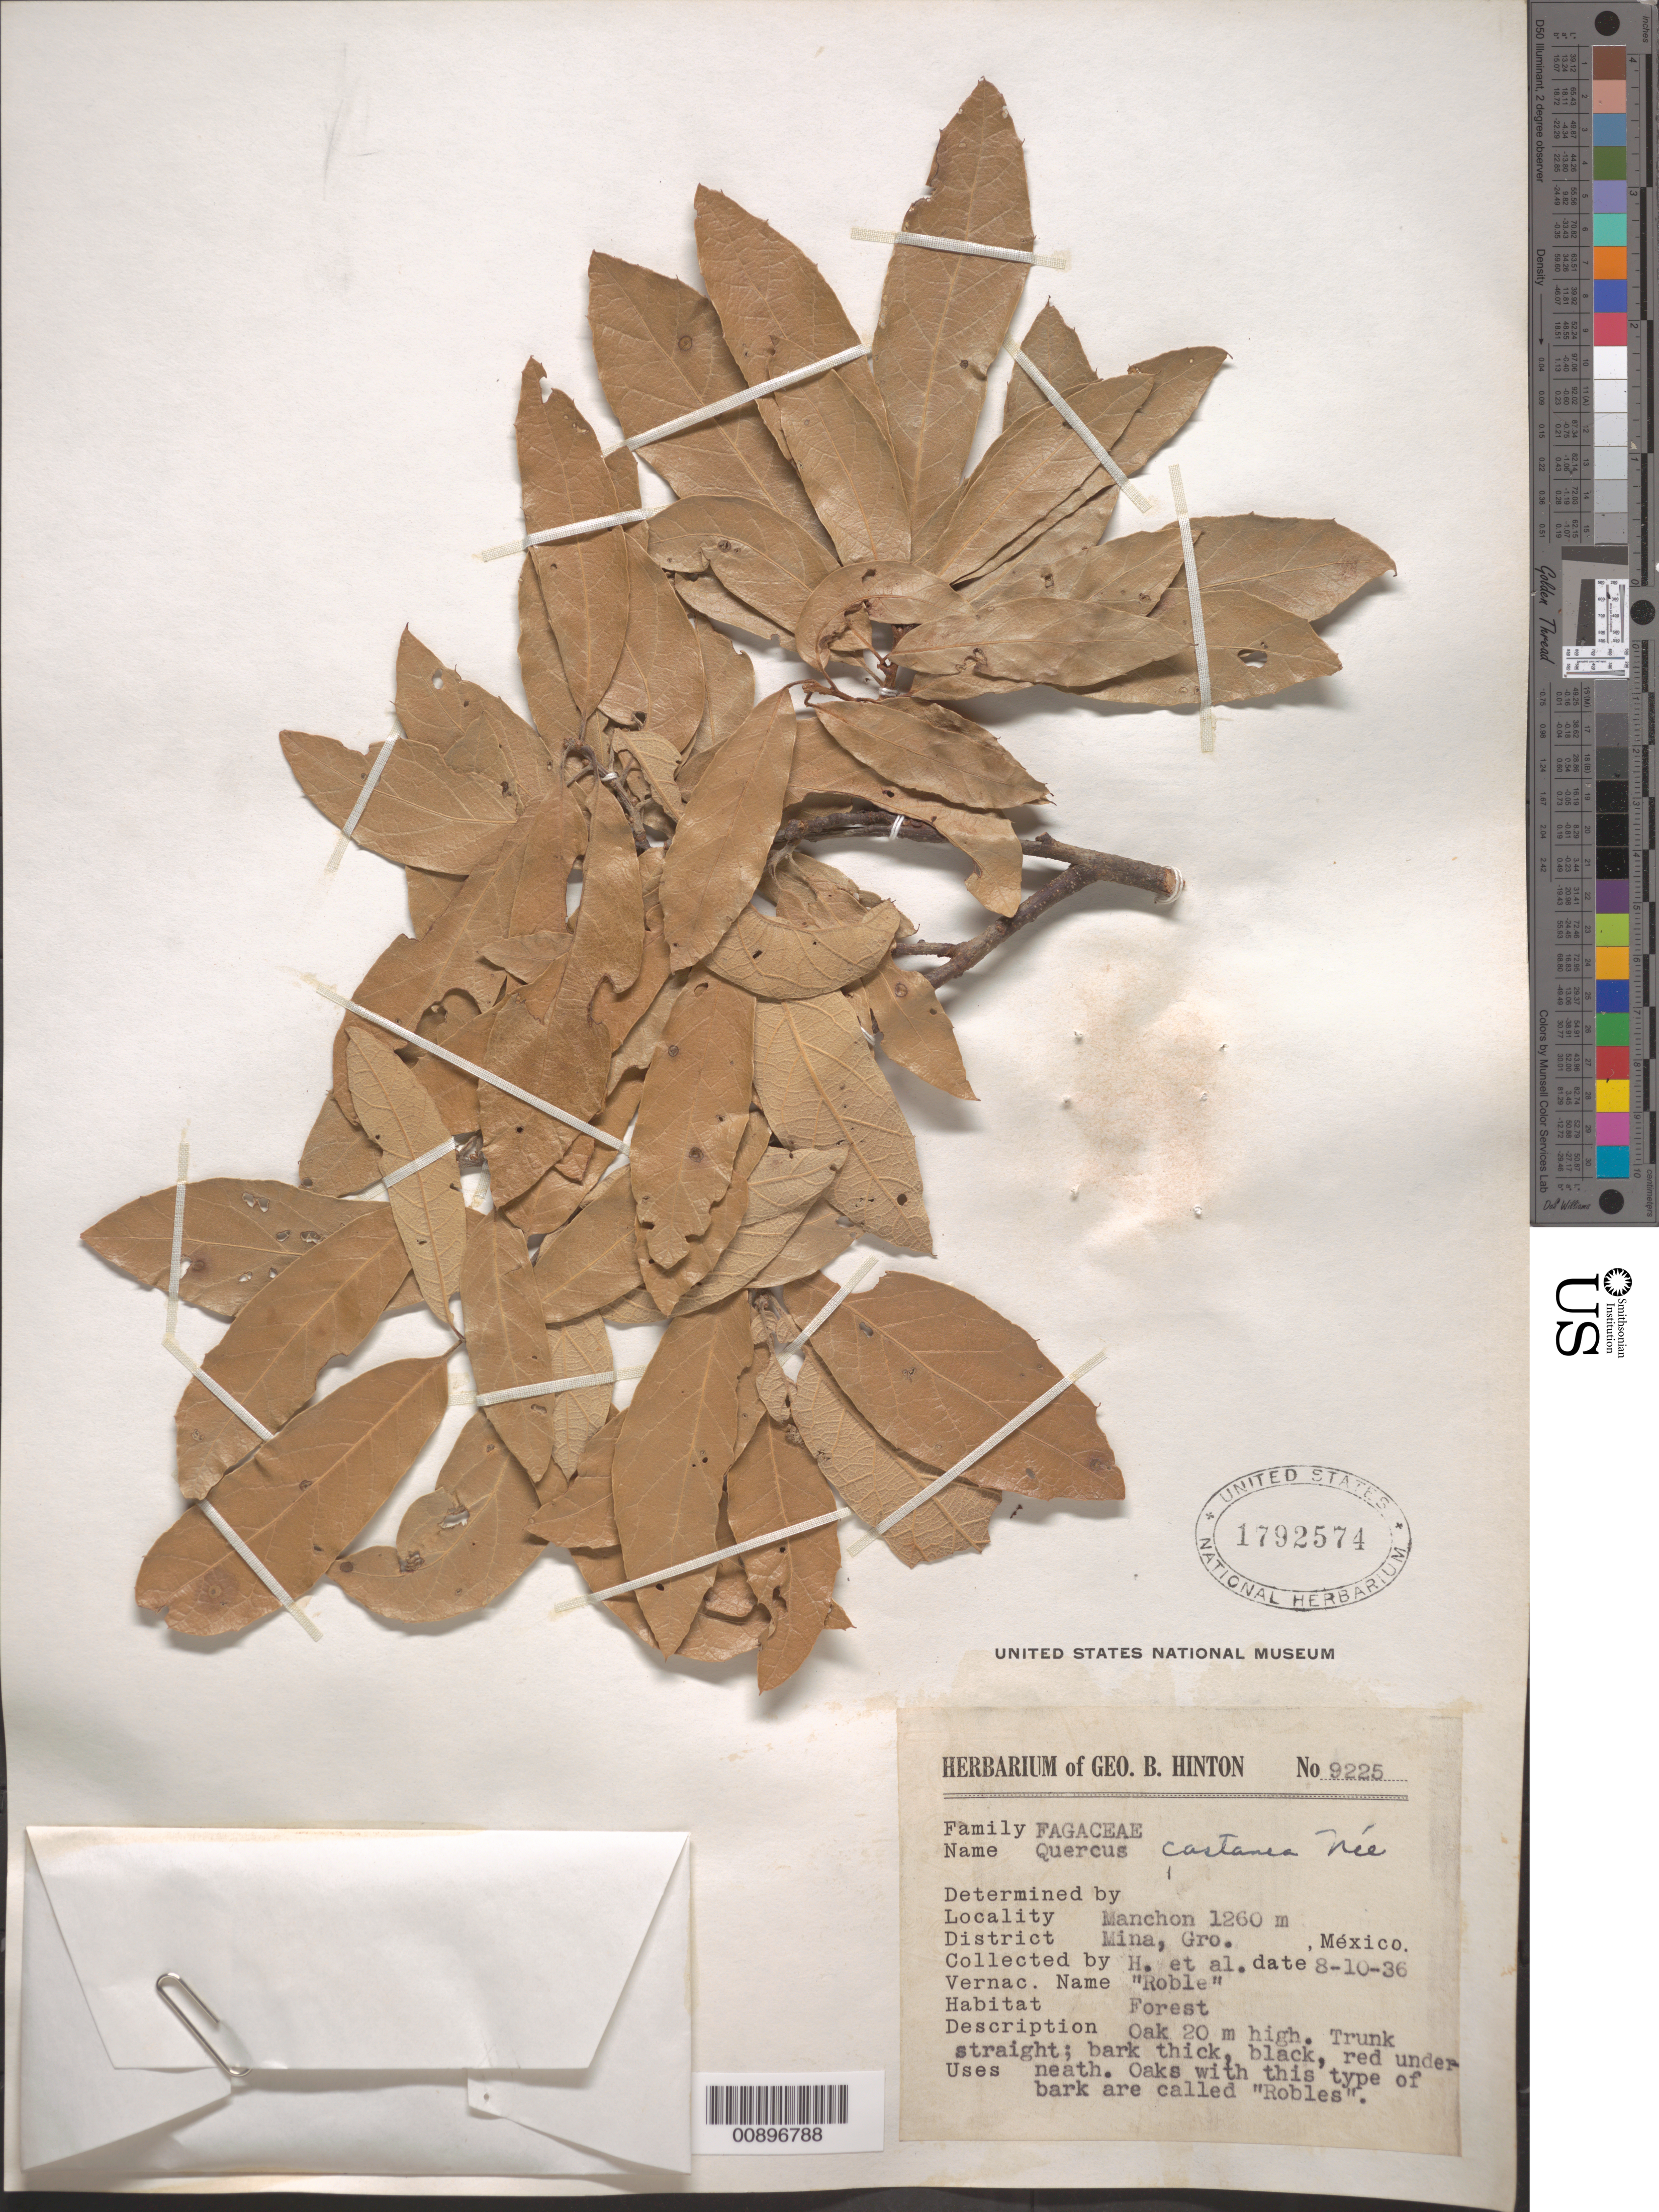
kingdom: Plantae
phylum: Tracheophyta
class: Magnoliopsida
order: Fagales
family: Fagaceae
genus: Quercus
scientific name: Quercus castanea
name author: Née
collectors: G. B. Hinton & et al.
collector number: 9225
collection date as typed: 10 Aug 1936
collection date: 1936-08-10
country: Mexico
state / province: Guerrero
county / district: Mina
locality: Manchon, District Mina, Guerrero.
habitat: Forest.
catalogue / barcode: US 1792574